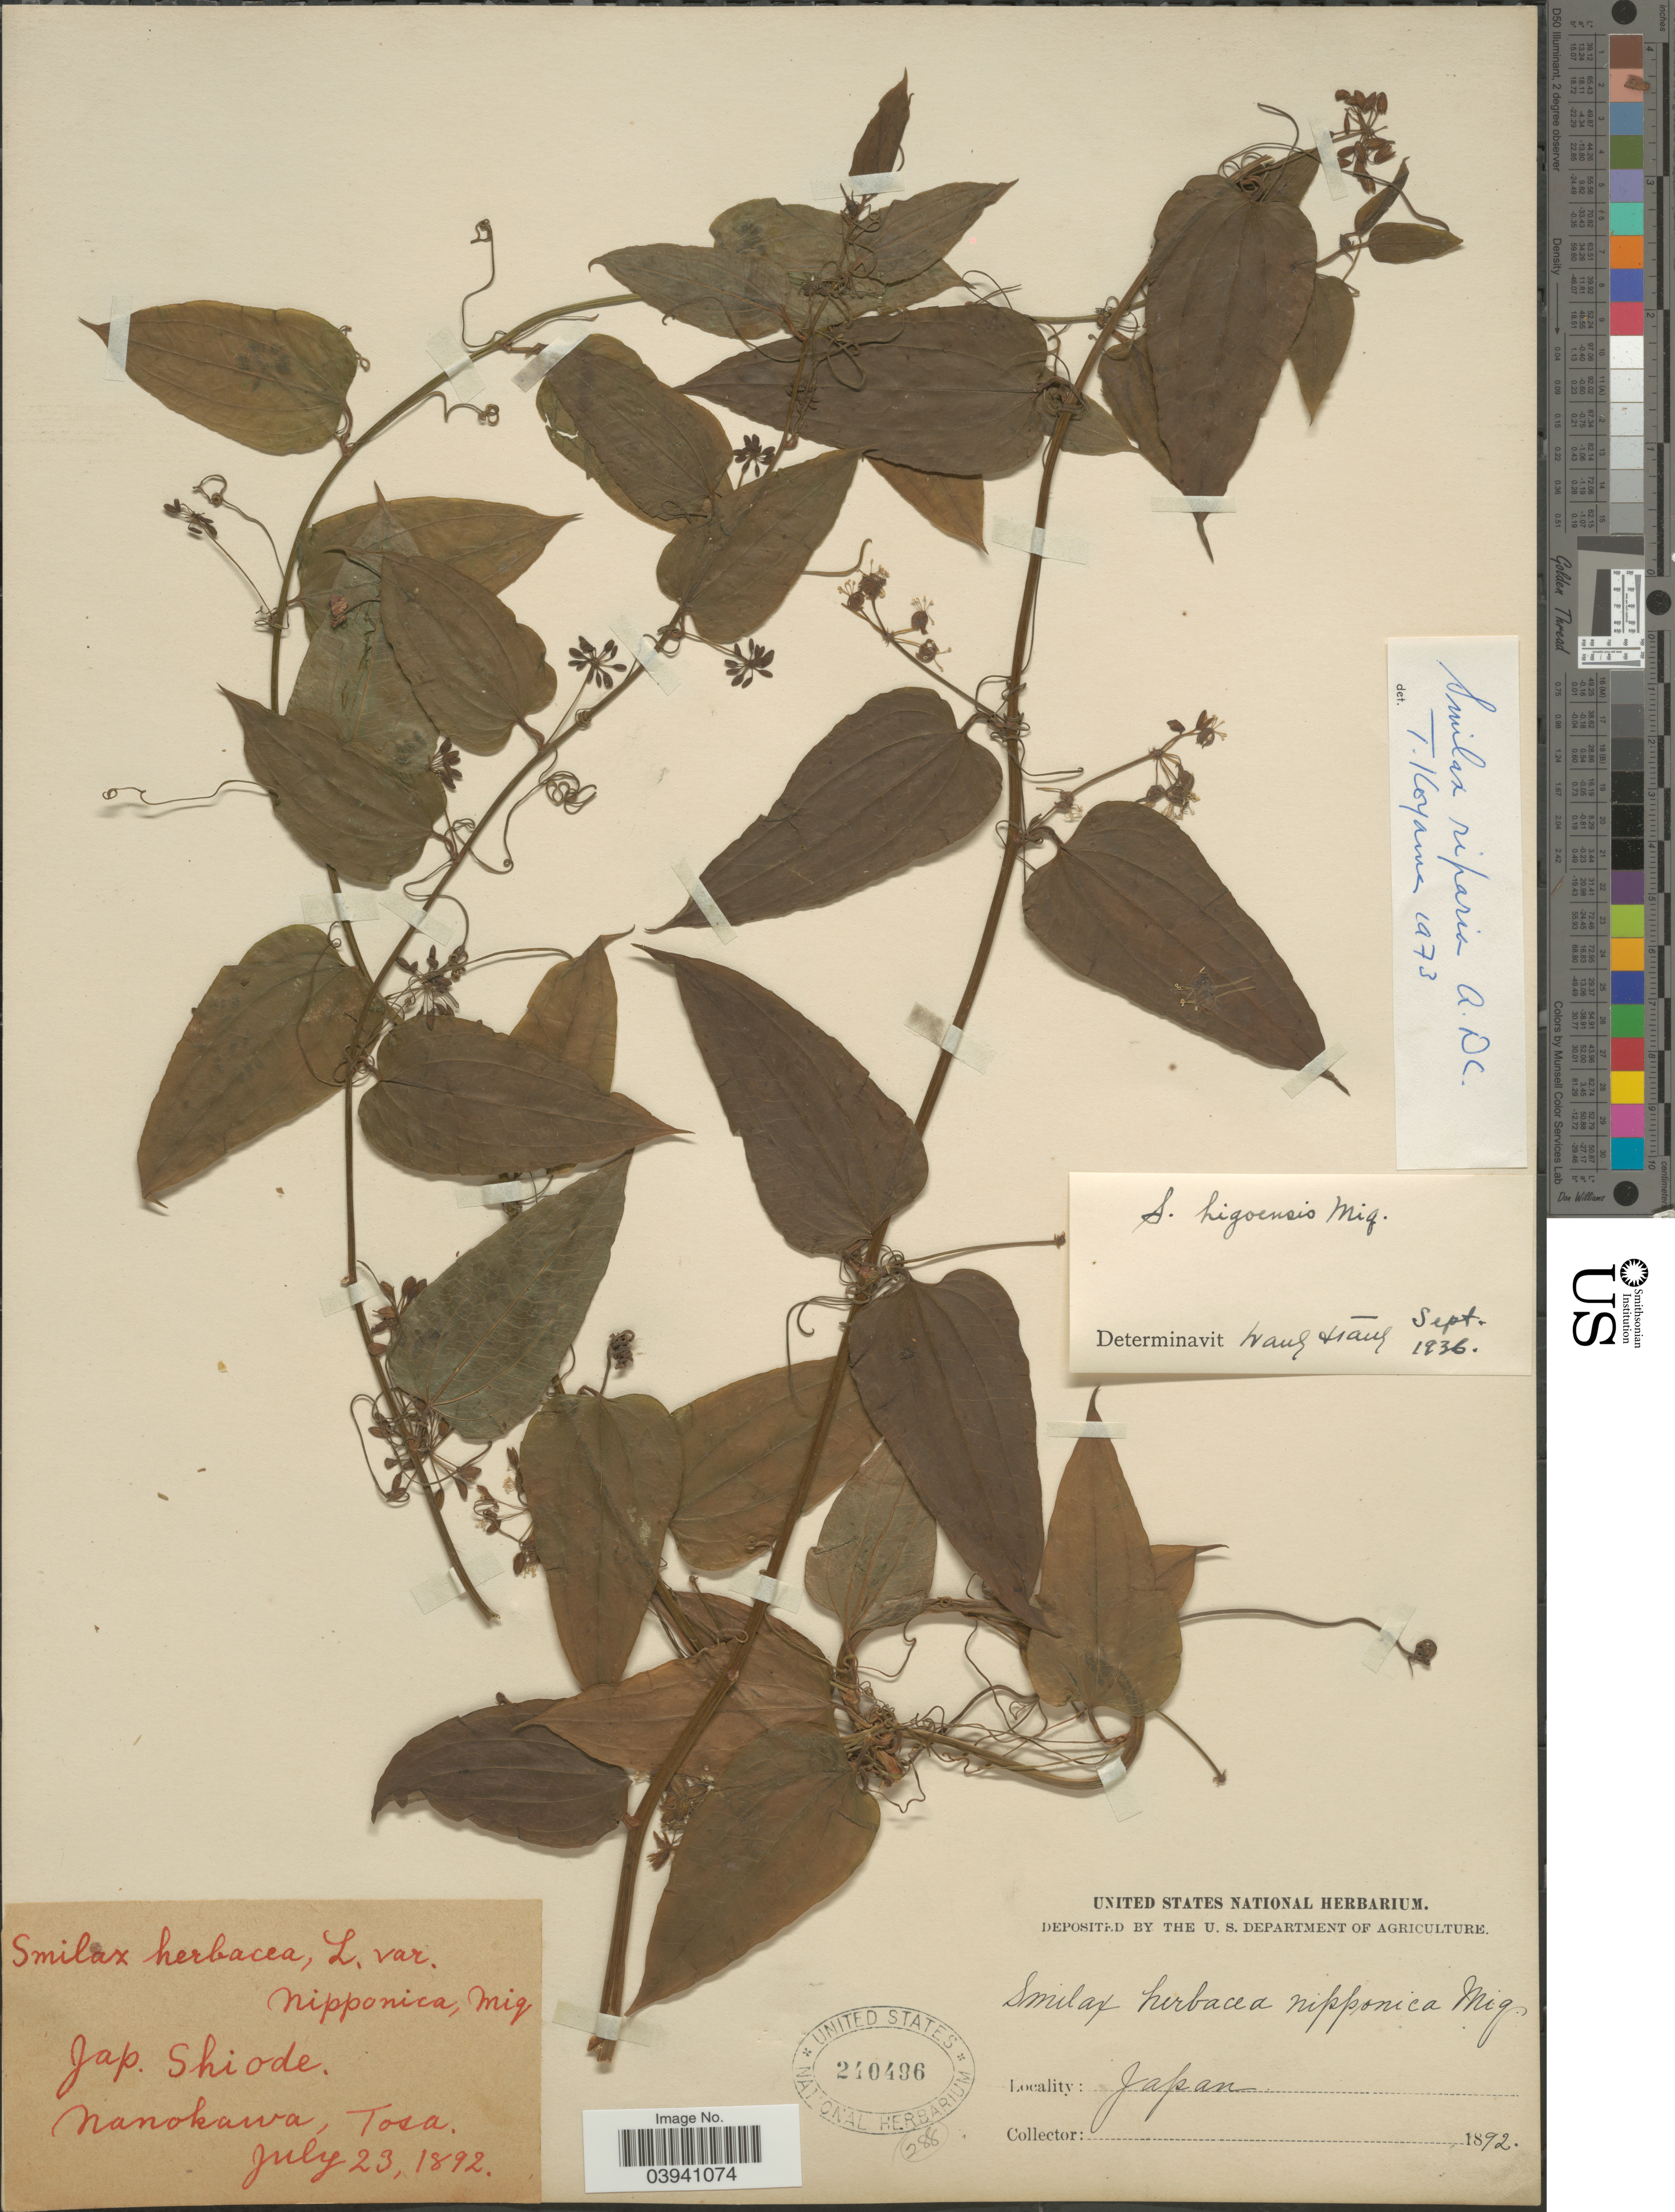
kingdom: Plantae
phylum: Tracheophyta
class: Liliopsida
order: Liliales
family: Smilacaceae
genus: Smilax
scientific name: Smilax riparia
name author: A. DC.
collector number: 288 ?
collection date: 1892-07-23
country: Japan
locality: Nanokawa, Tosa.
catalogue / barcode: US 240496